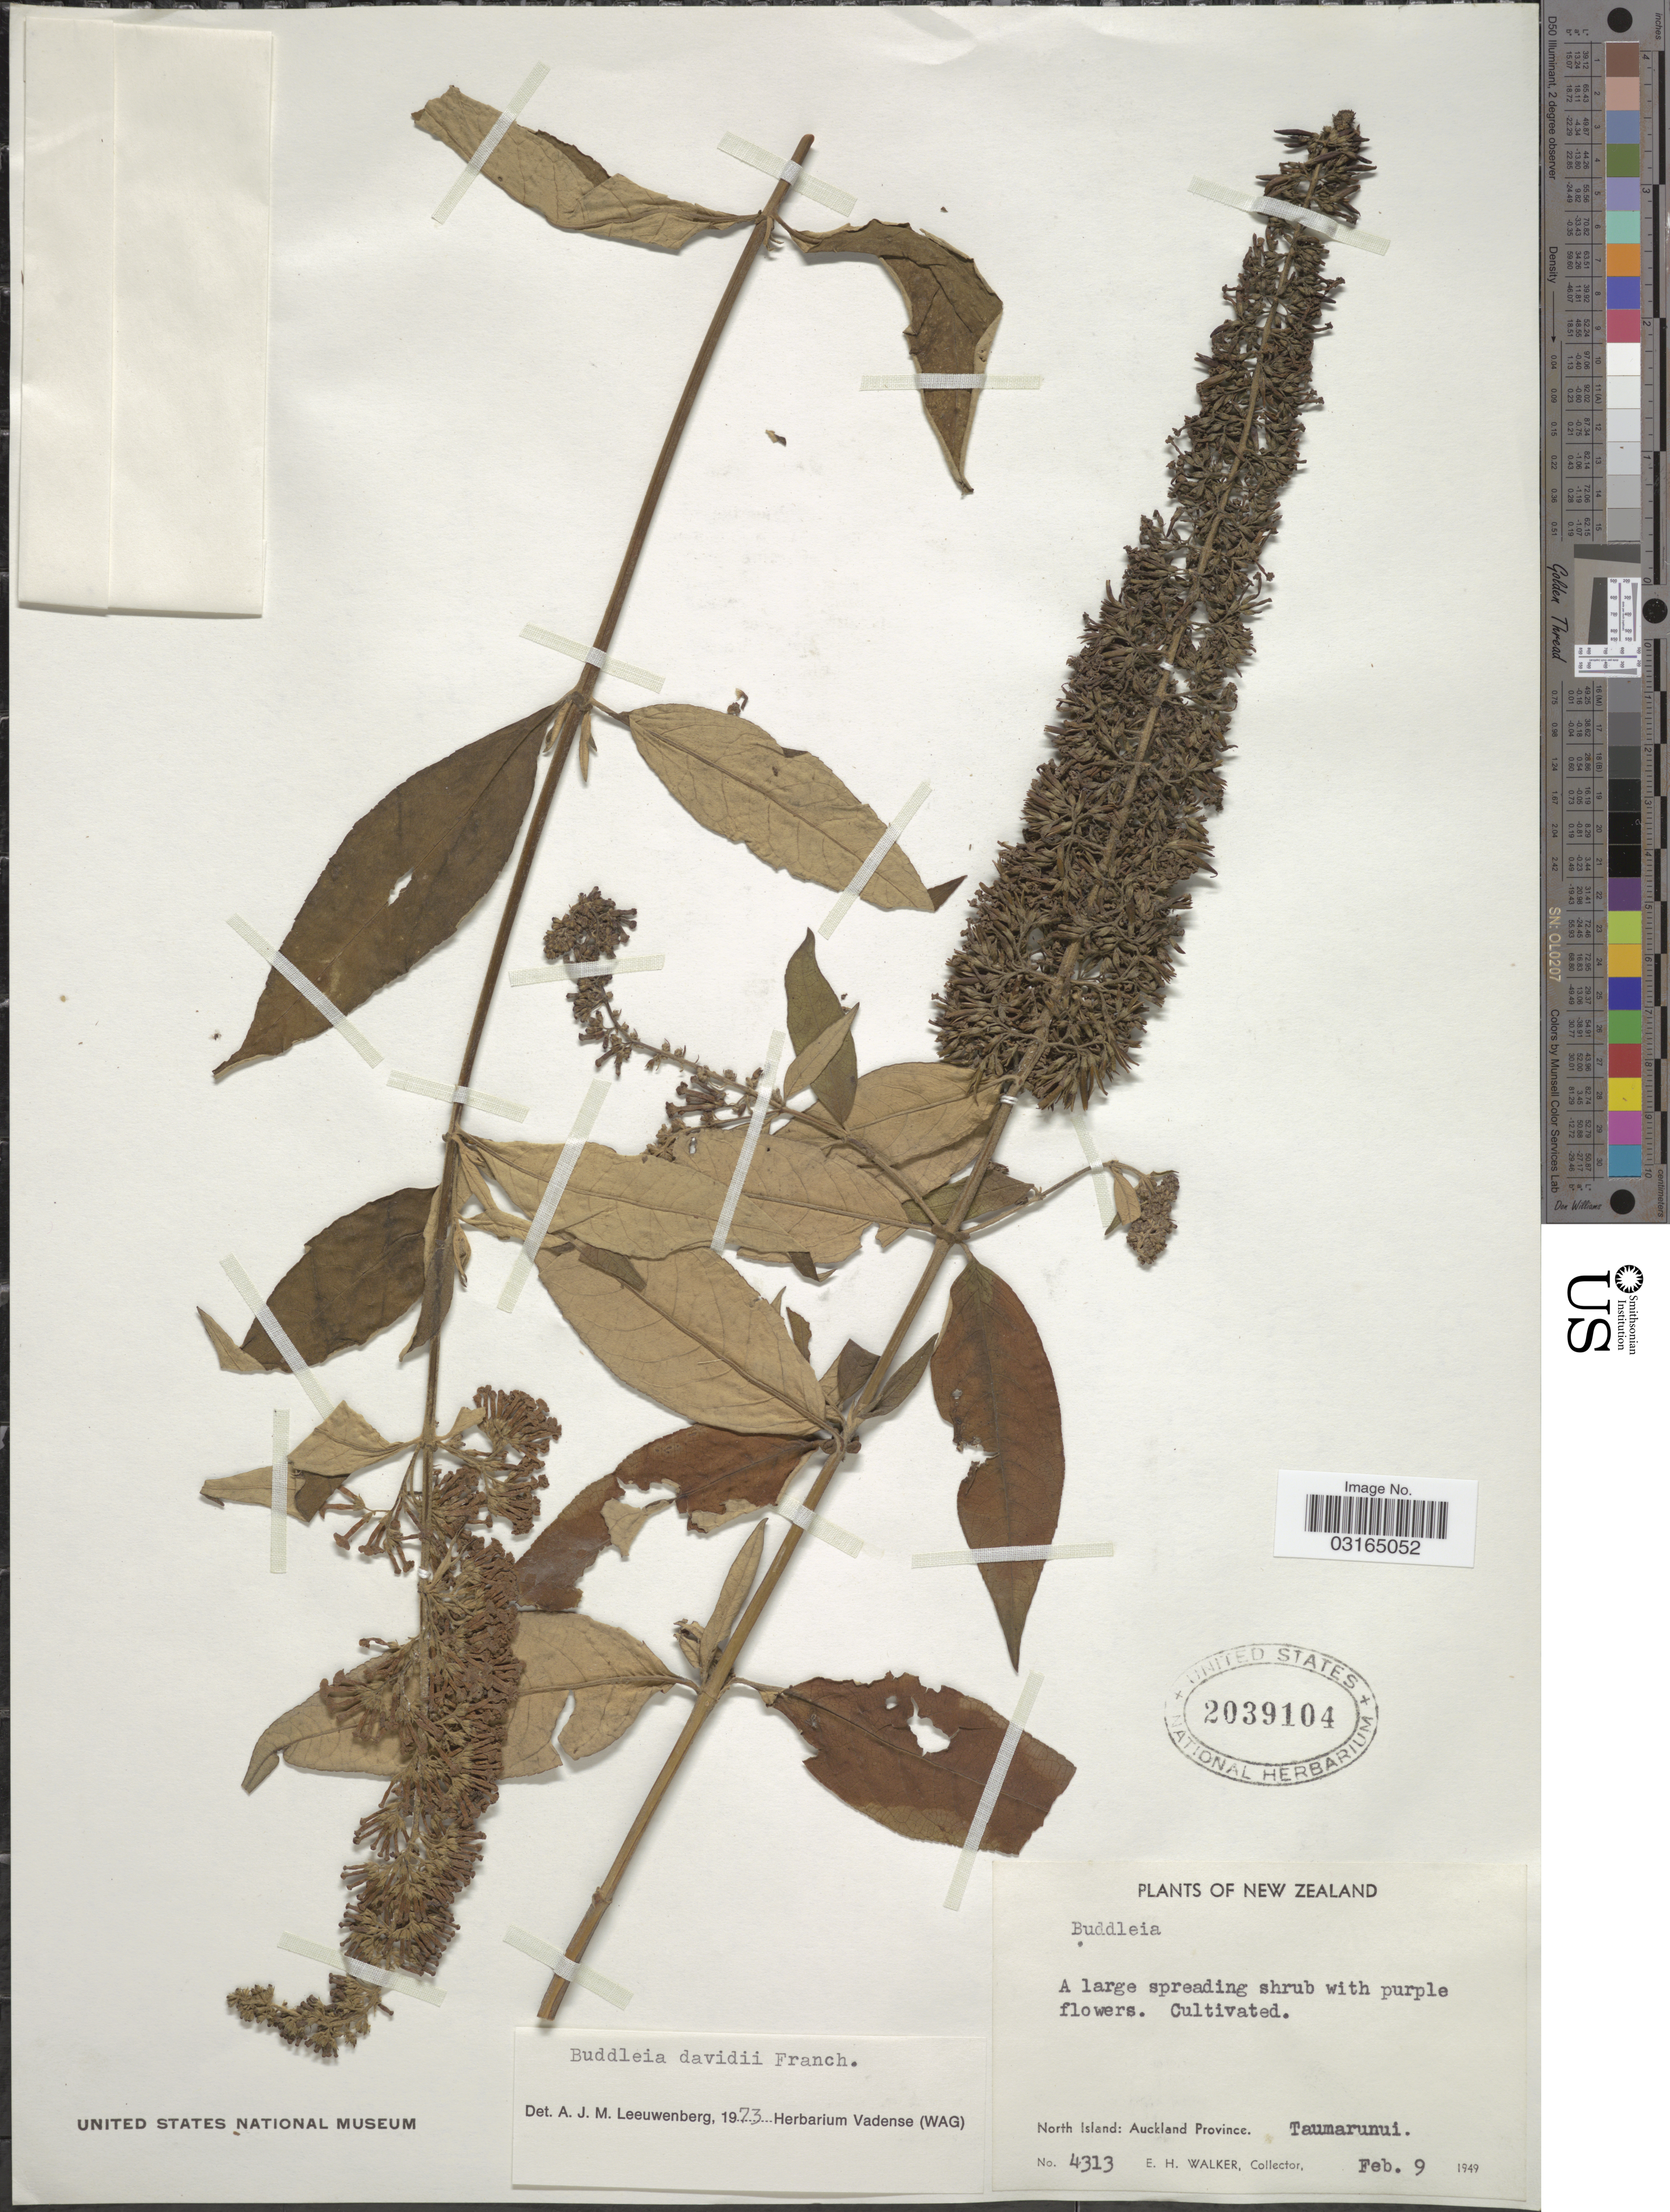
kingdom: Plantae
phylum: Tracheophyta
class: Magnoliopsida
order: Lamiales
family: Scrophulariaceae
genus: Buddleja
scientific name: Buddleja davidii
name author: Franch.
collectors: E. H. Walker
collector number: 4313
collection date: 1949-02-09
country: New Zealand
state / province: Auckland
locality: North Island: Taumarunui.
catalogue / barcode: US 2039104